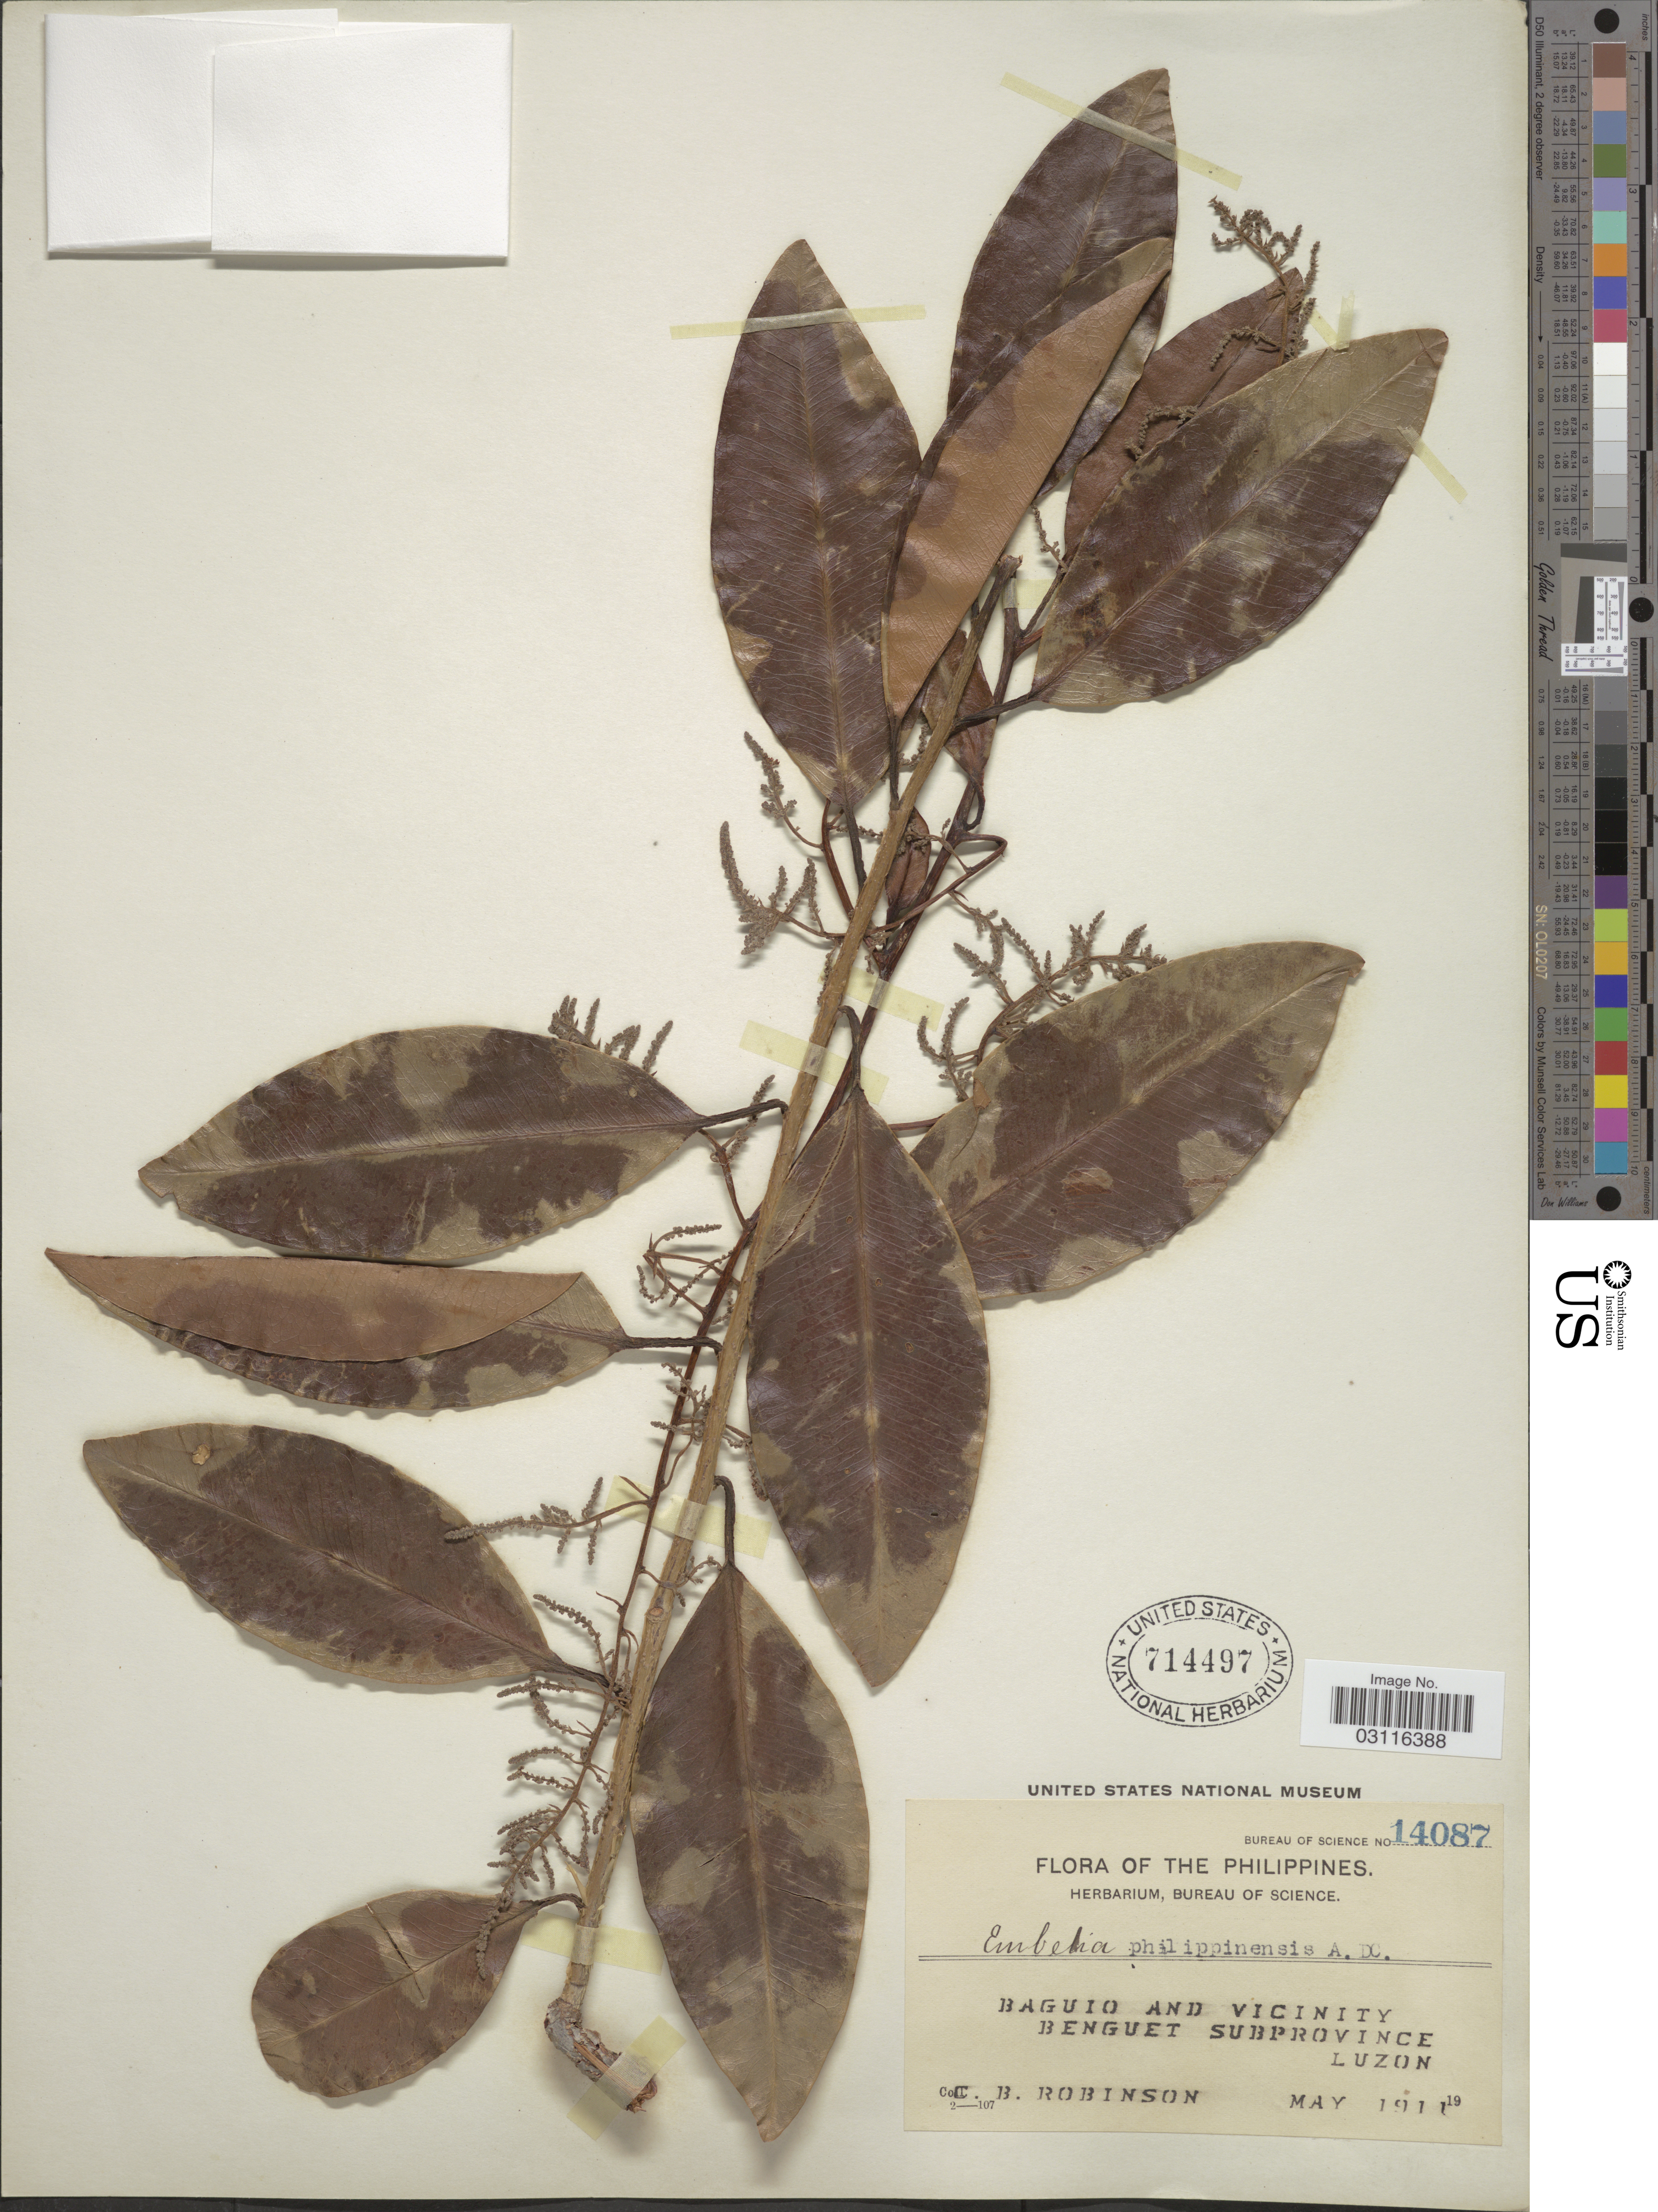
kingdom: Plantae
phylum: Tracheophyta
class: Magnoliopsida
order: Ericales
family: Primulaceae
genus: Embelia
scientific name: Embelia philippinensis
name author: A. DC.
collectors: C. Robinson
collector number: Bureau of Science 14087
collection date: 1911-05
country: Philippines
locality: Baguio and vicinity. Benguet Subprovince. Luzon.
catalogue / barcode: US 714497